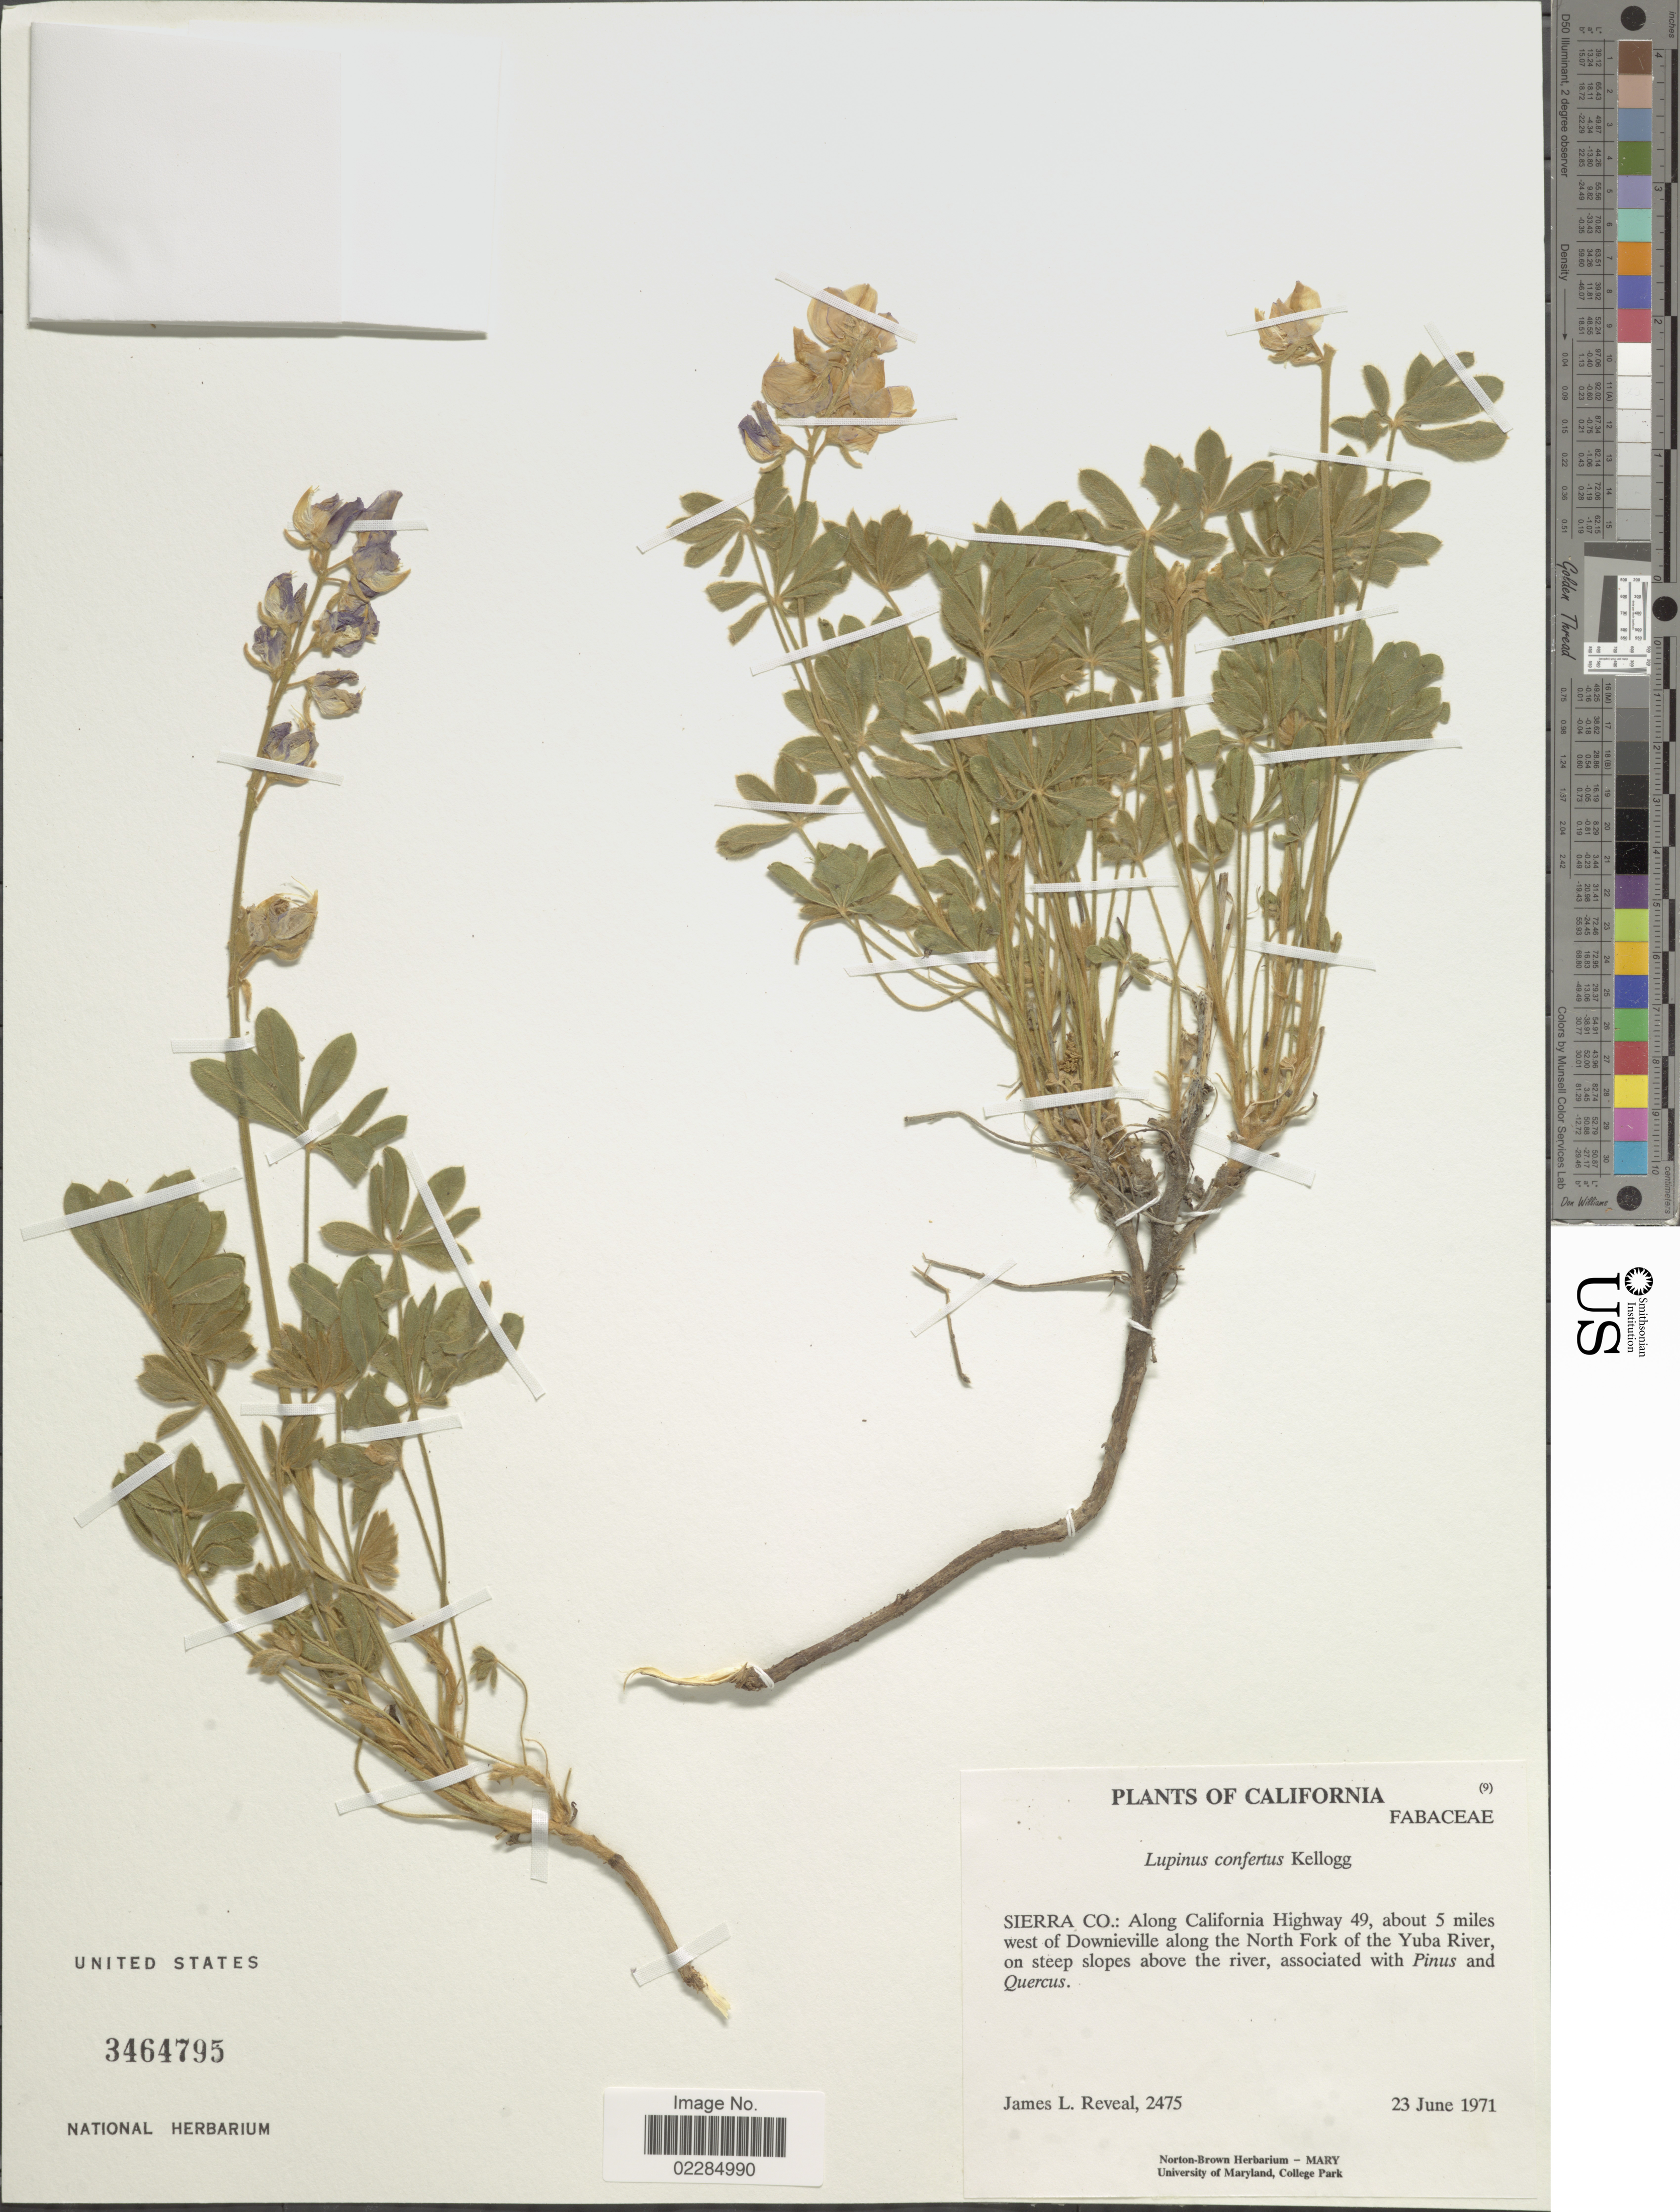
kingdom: Plantae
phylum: Tracheophyta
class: Magnoliopsida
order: Fabales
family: Fabaceae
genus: Lupinus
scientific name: Lupinus confertus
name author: Kellogg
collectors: J. L. Reveal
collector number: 2475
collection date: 1971-06-23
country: United States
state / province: California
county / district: Sierra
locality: Sierra Co.: Along California Highway 49, about 5 miles west of Downieville along the North Fork of the Yuba River, on steep slopes above the river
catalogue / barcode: US 3464795